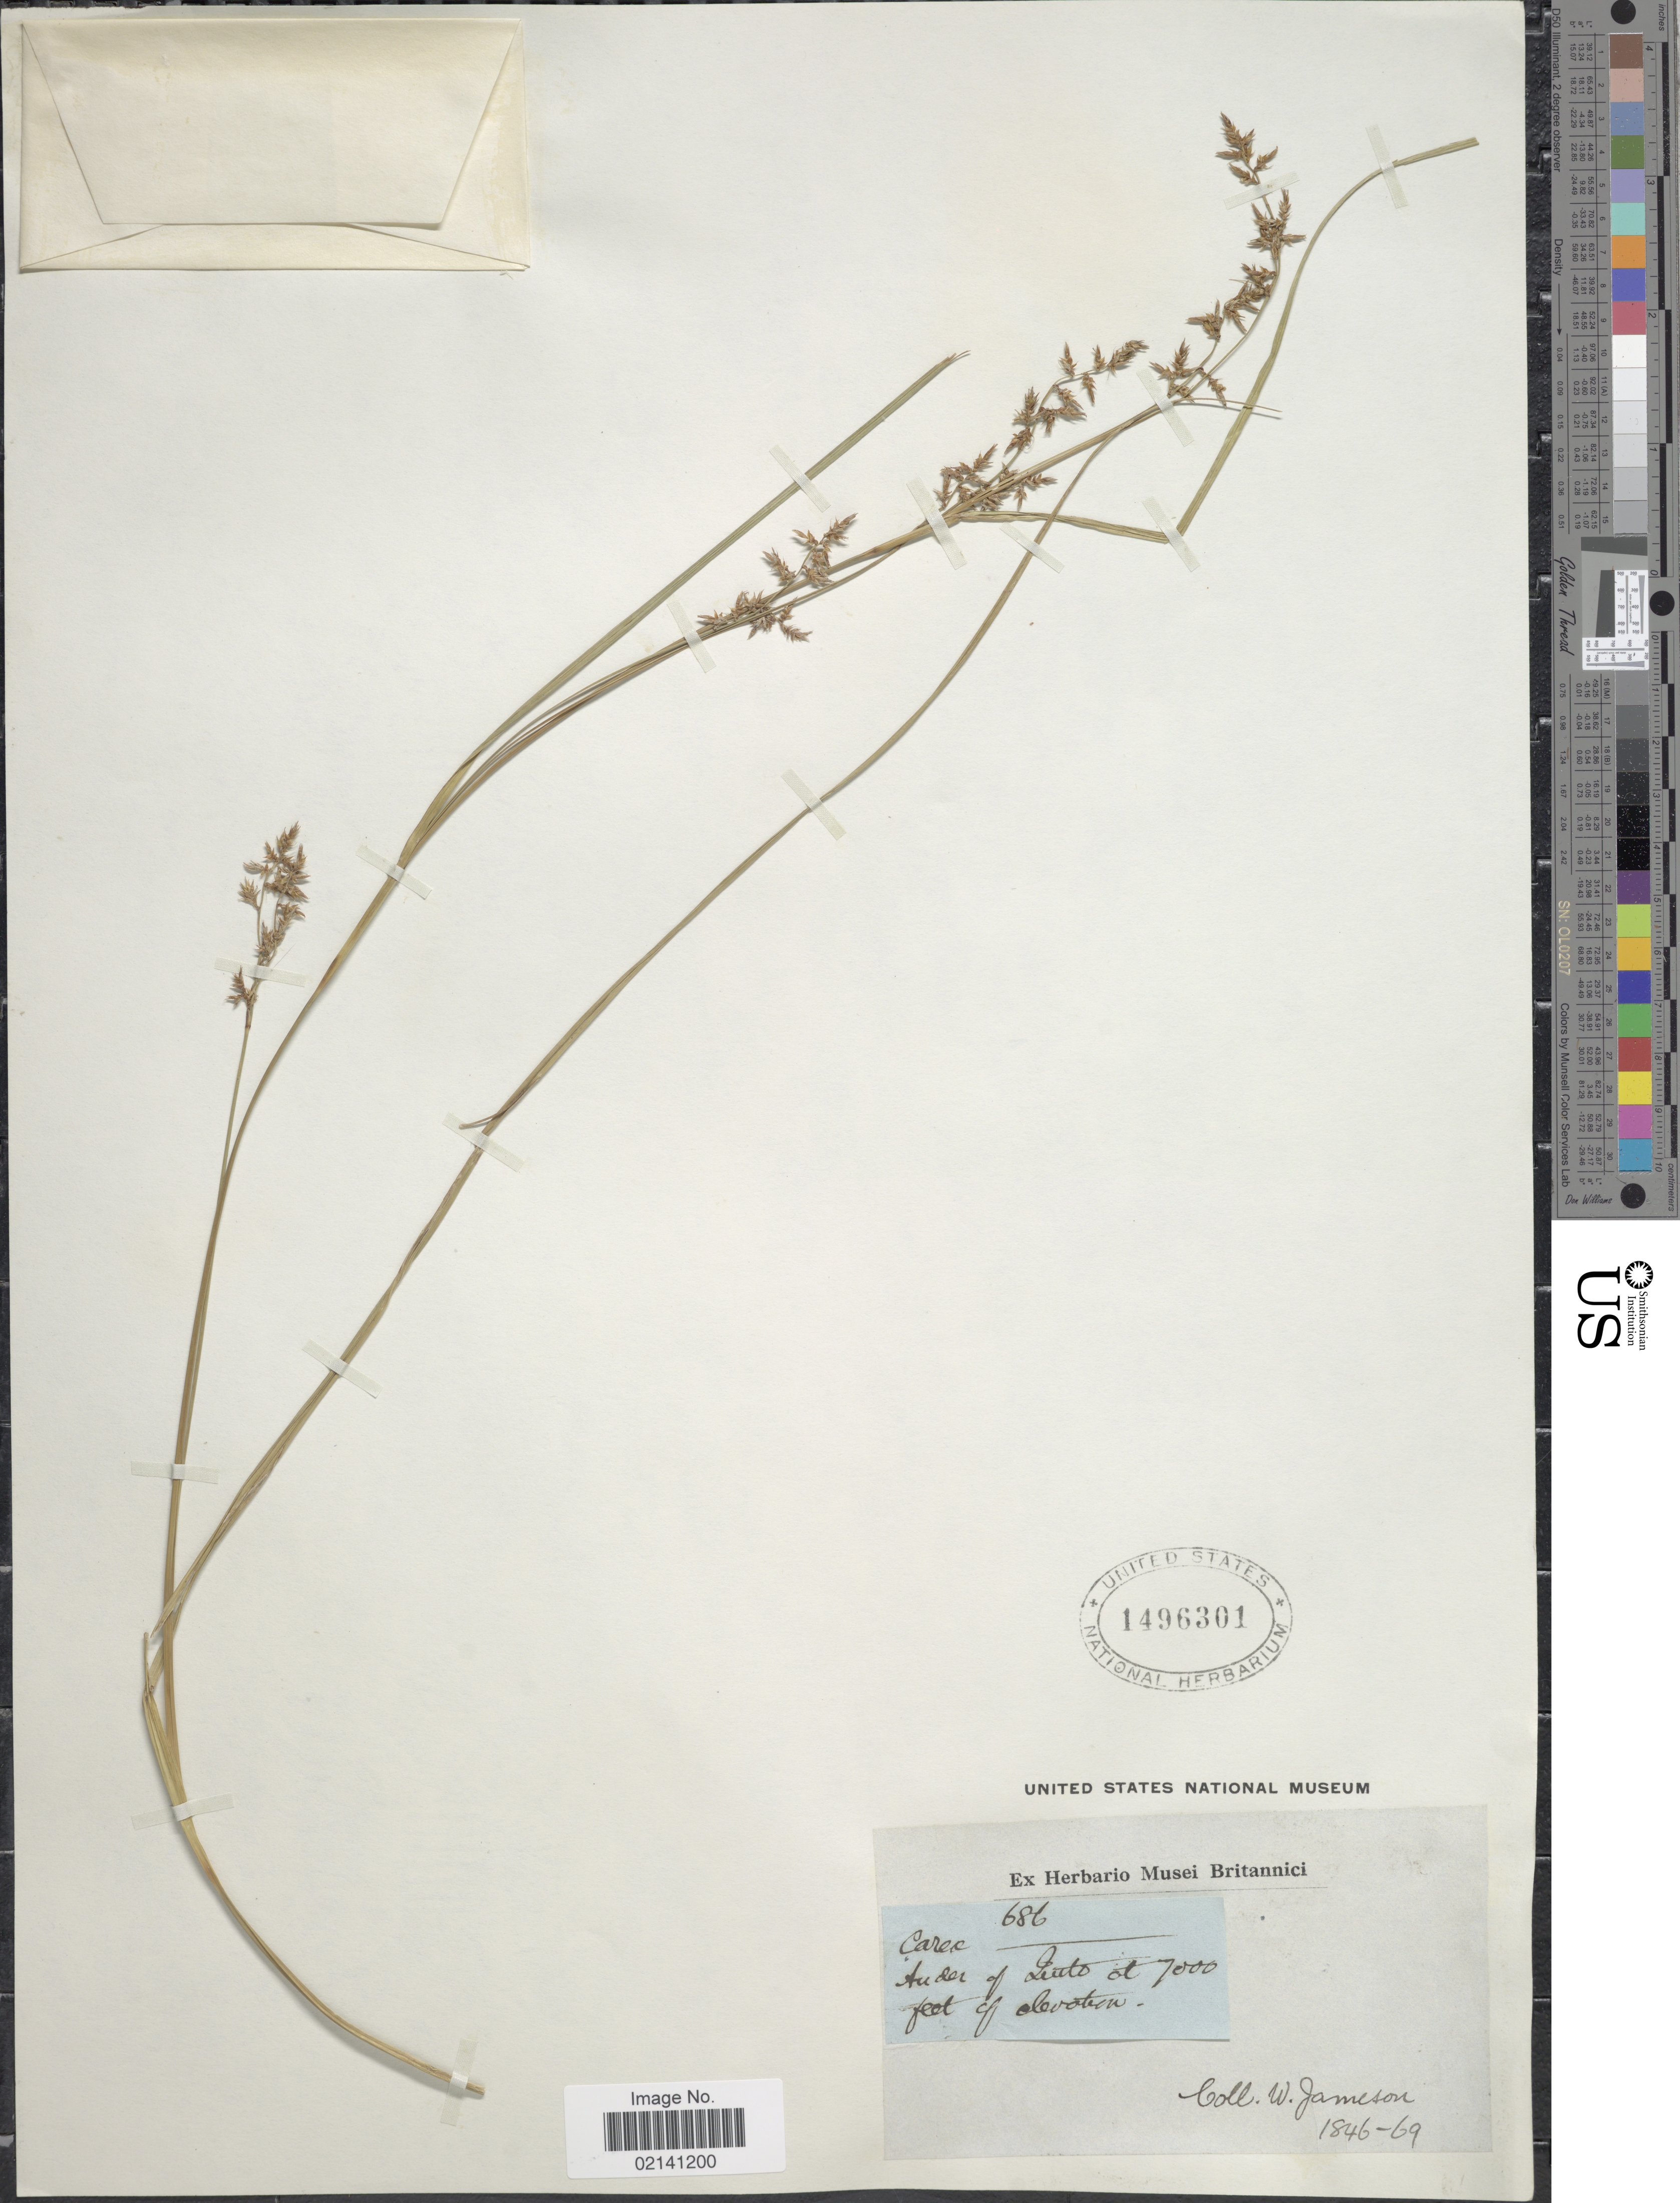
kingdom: Plantae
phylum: Tracheophyta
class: Liliopsida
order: Poales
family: Cyperaceae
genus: Carex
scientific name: Carex polystachya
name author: Sw. ex Wahlenb.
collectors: W. Jameson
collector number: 686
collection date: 1846/1869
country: Ecuador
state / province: Pichincha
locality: Andes of Quito.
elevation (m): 2134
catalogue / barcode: US 1496301